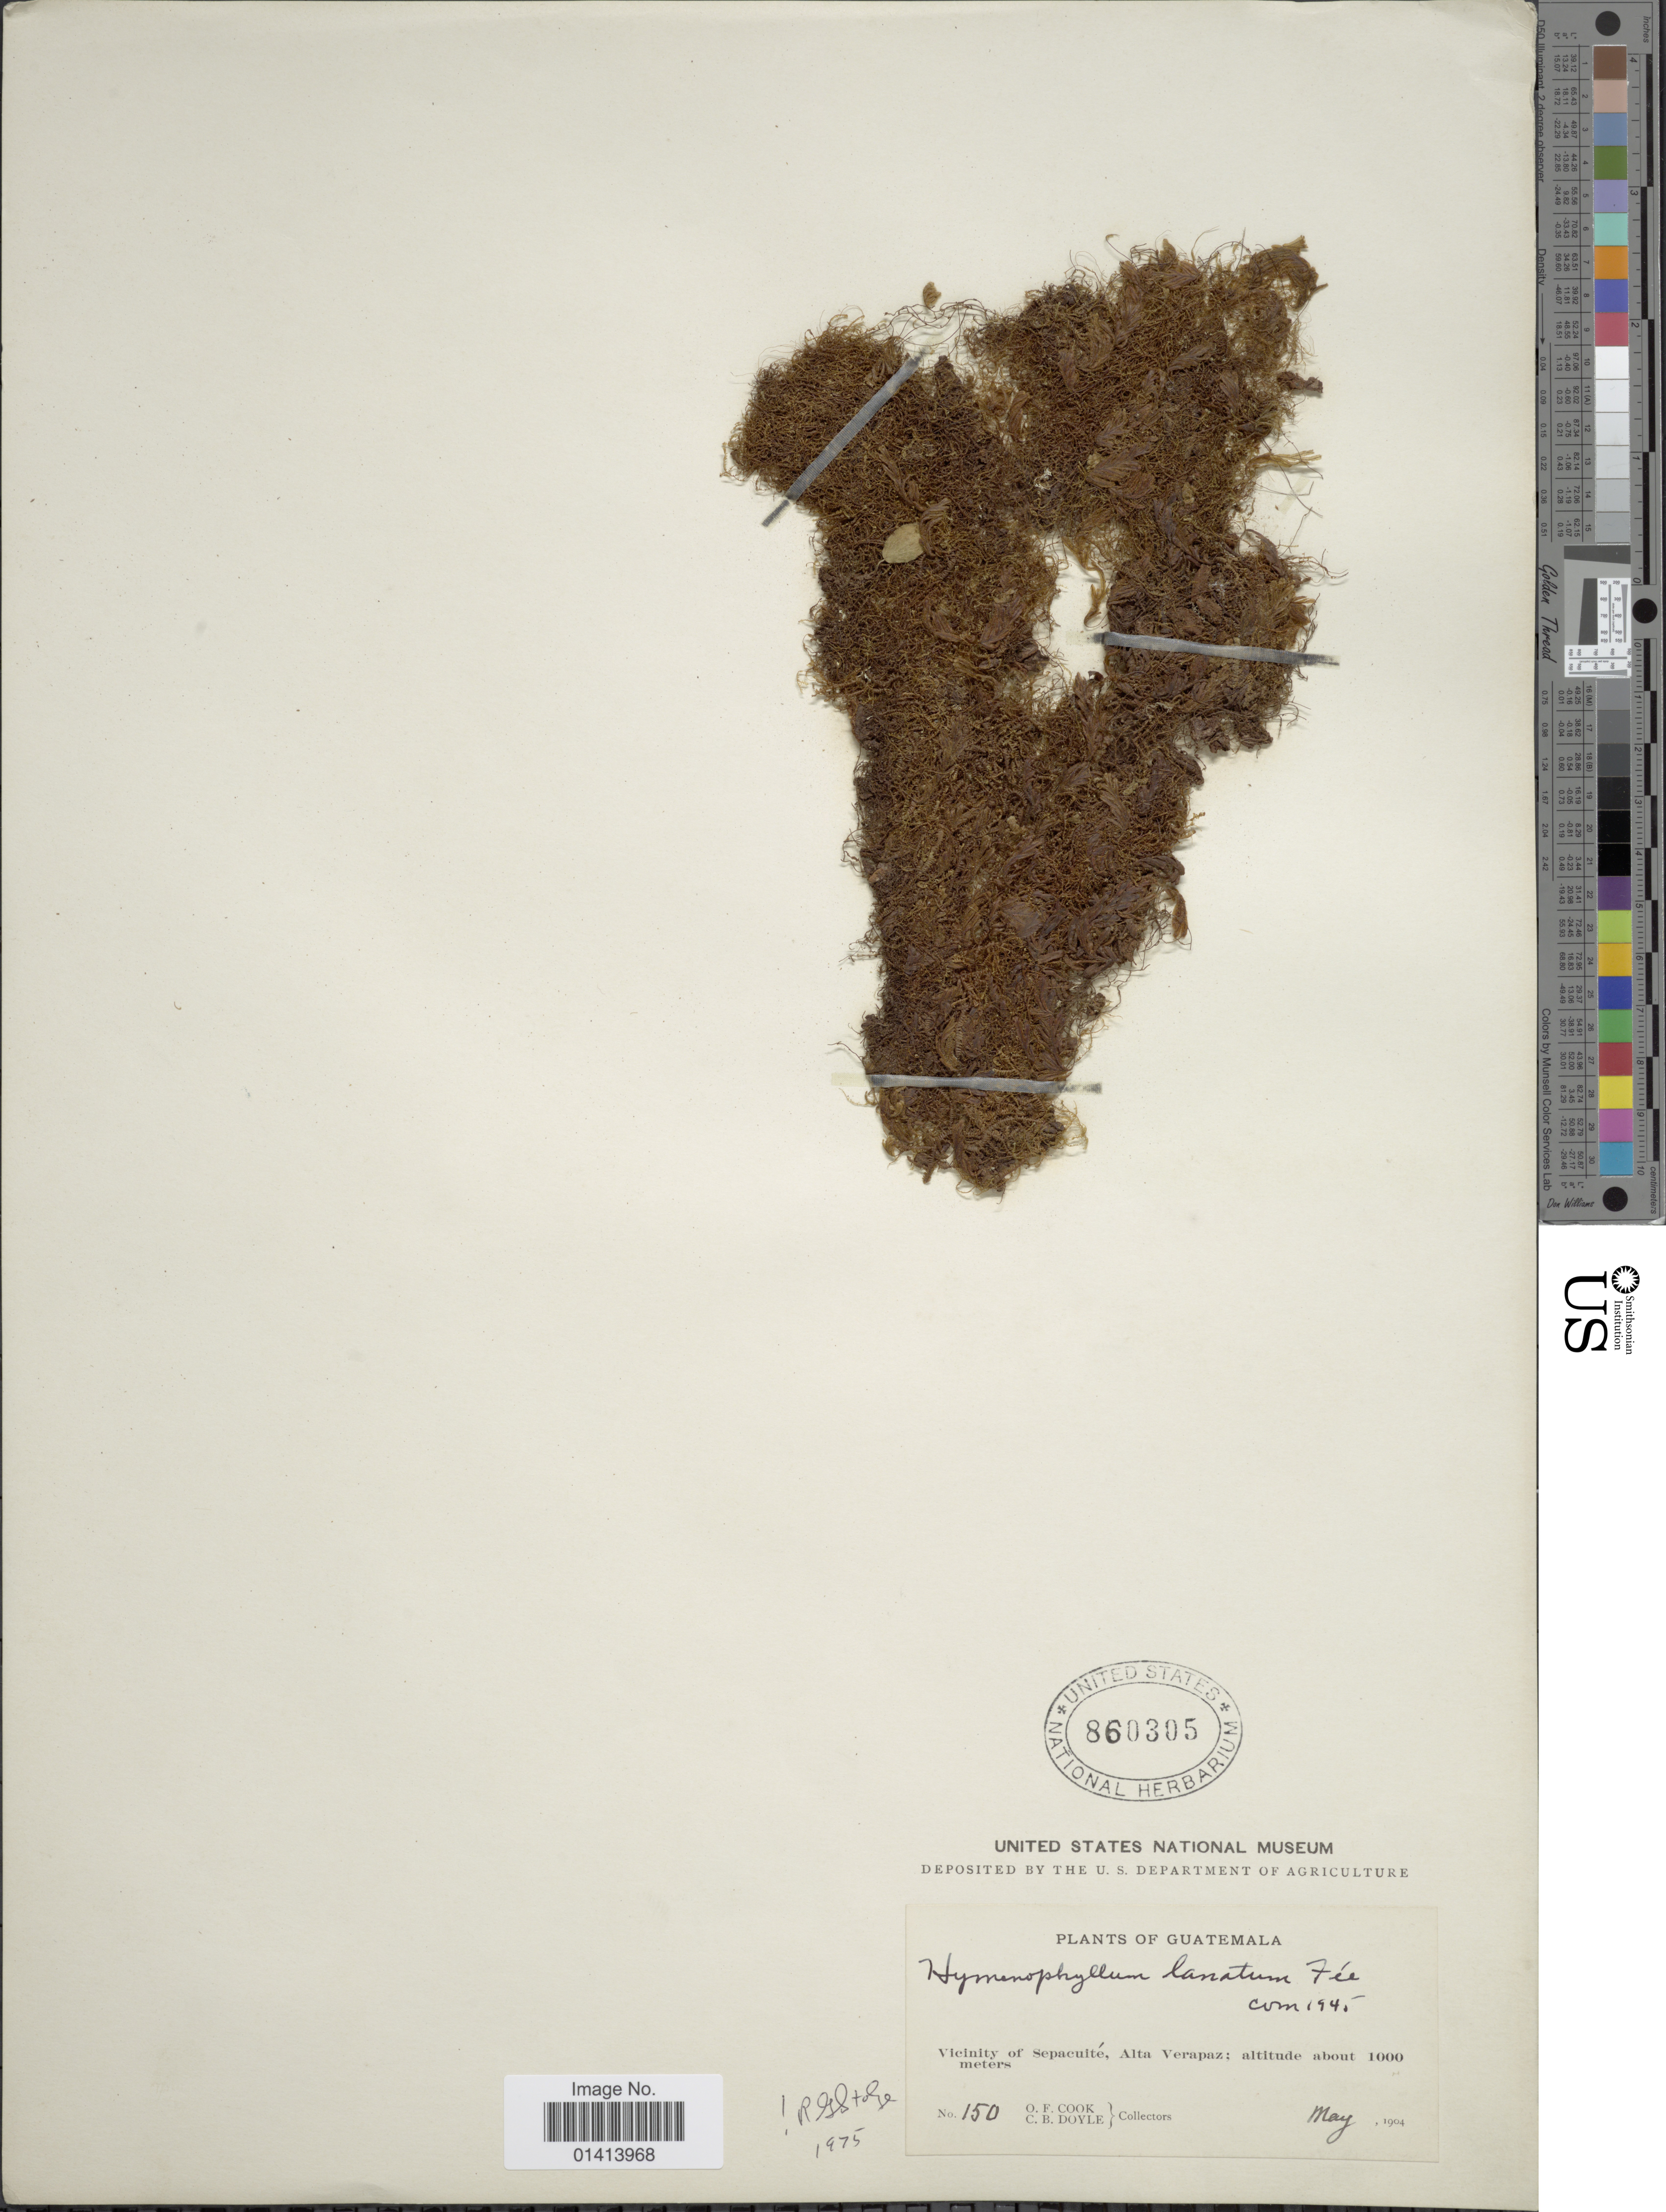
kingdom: Plantae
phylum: Tracheophyta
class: Polypodiopsida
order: Hymenophyllales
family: Hymenophyllaceae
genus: Hymenophyllum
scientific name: Hymenophyllum lanatum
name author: Fée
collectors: O. F. Cook & C. Doyle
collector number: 150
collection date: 1904-05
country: Guatemala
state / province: Alta Verapaz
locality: Vicinity of Sepacuité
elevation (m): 1000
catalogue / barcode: US 860305